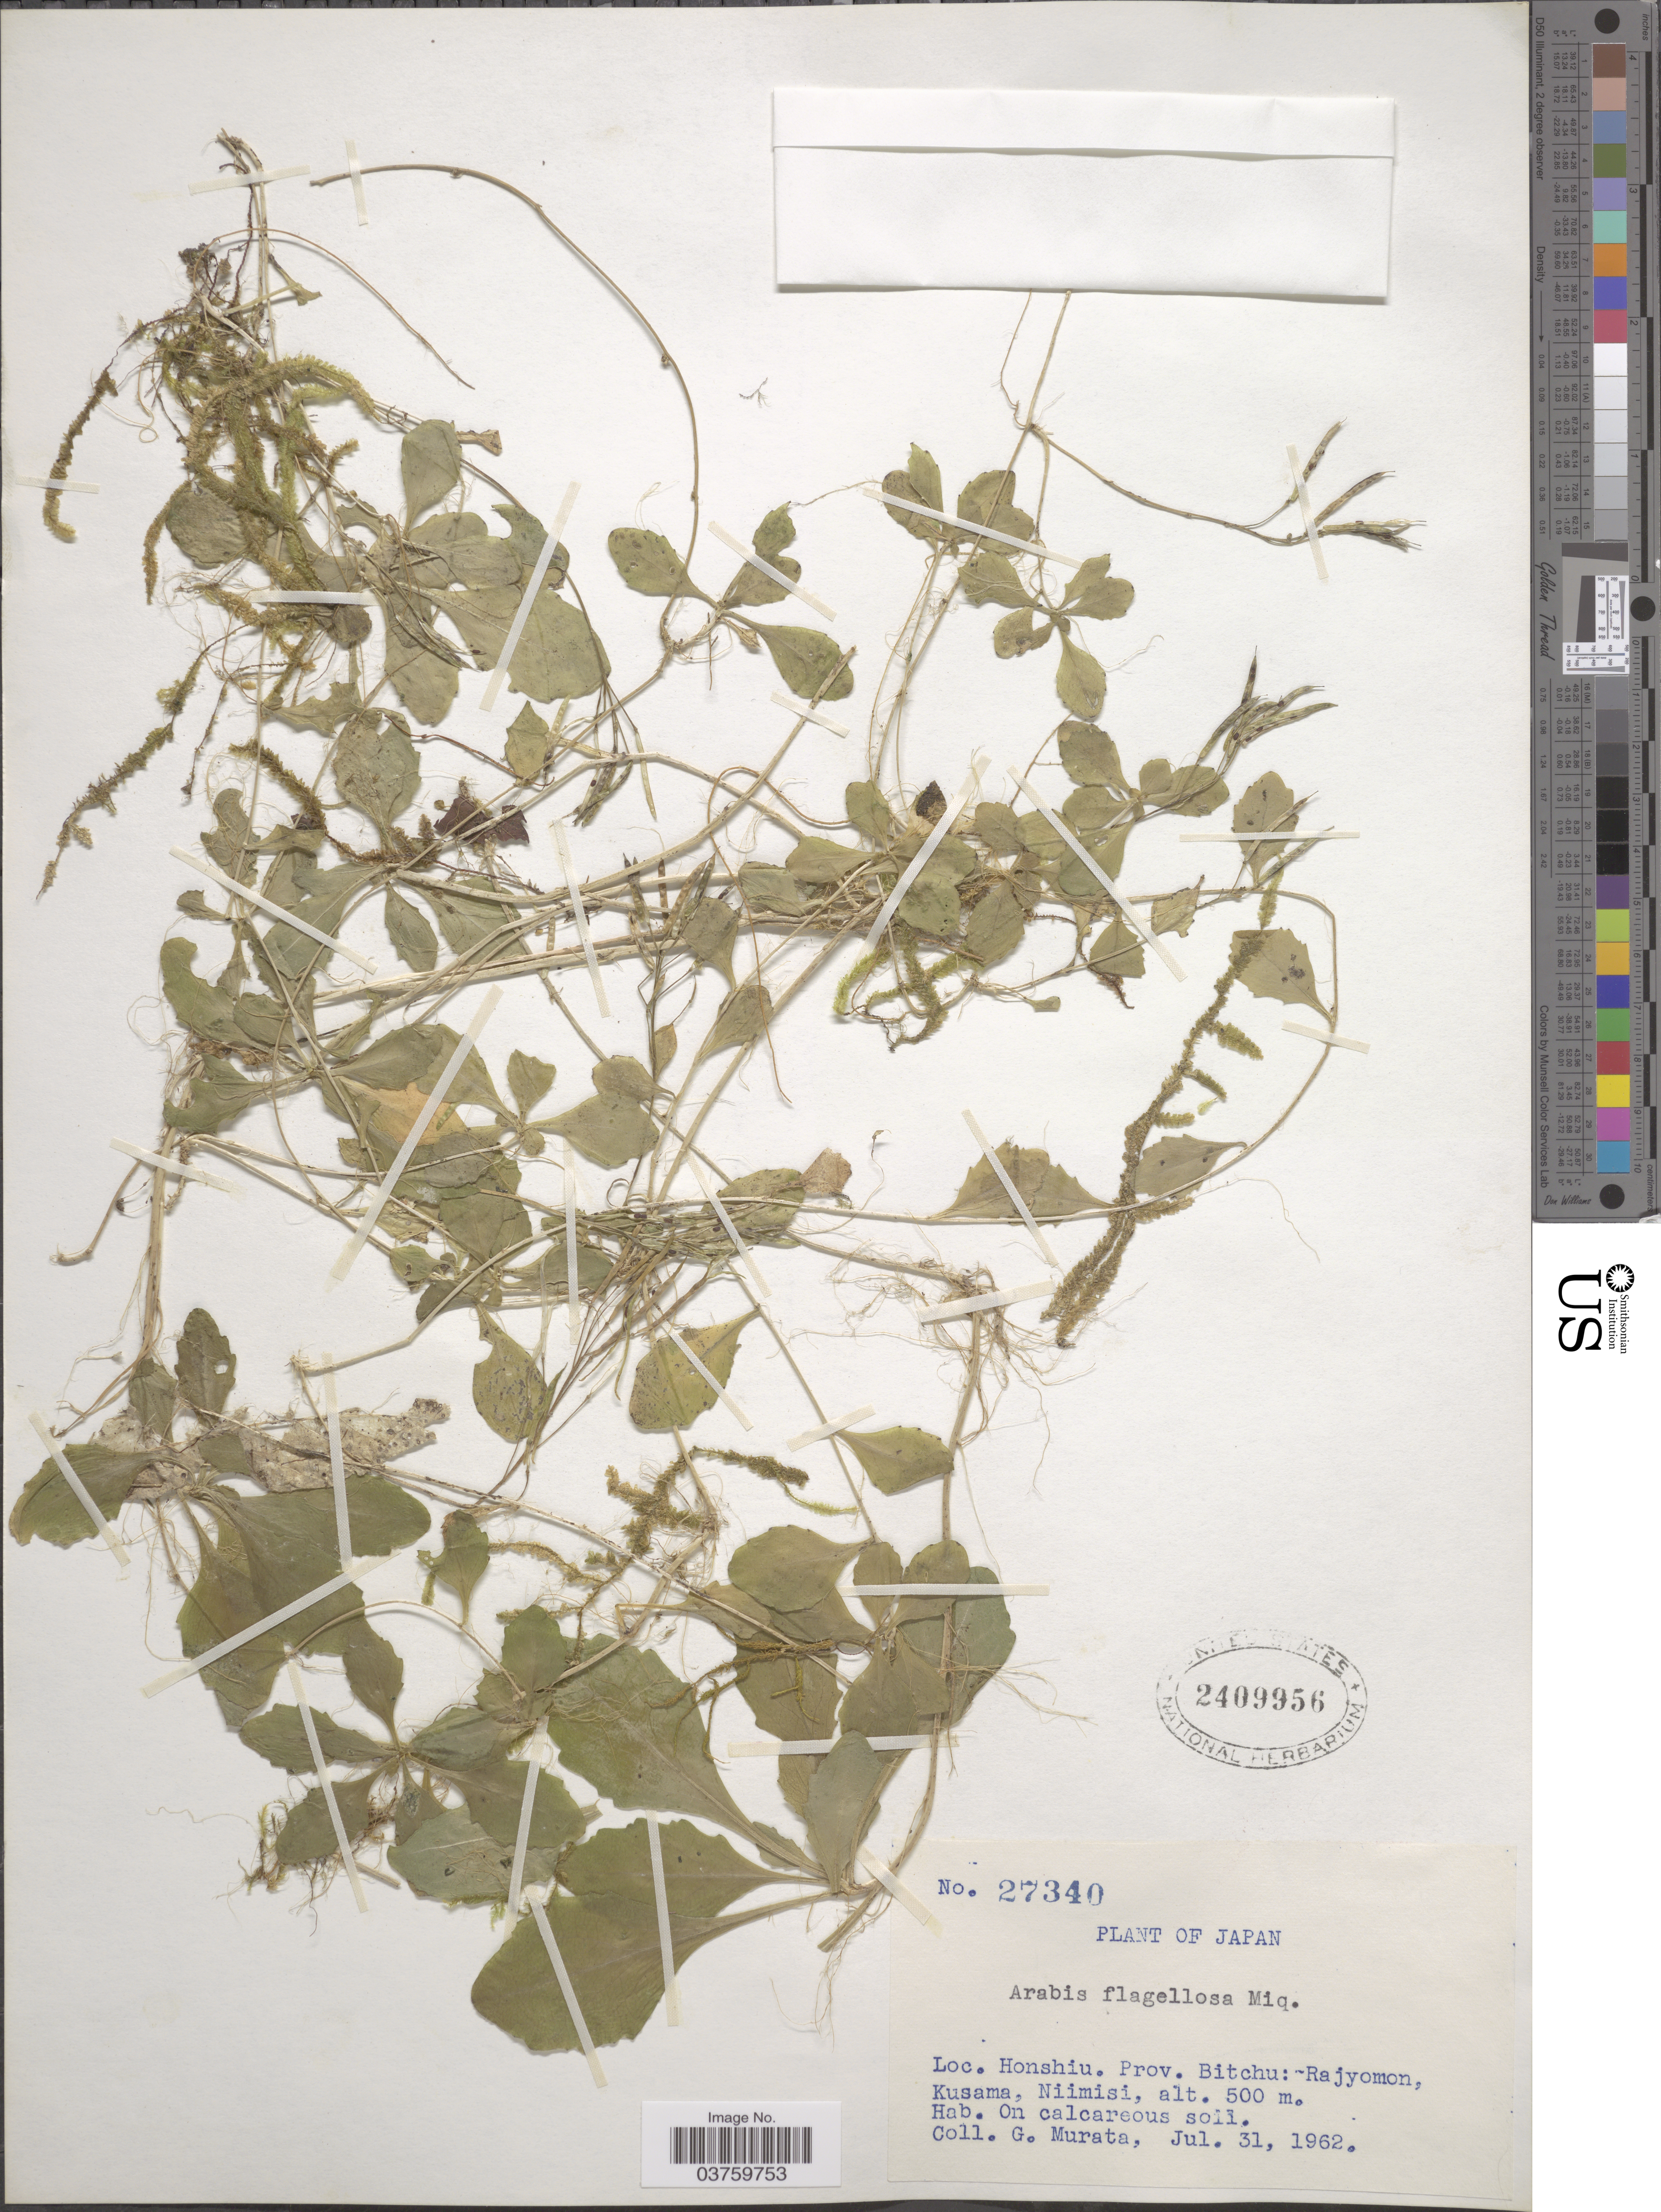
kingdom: Plantae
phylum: Tracheophyta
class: Magnoliopsida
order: Brassicales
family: Brassicaceae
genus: Arabis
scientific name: Arabis flagellosa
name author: Miq.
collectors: G. Murata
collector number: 27340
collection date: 1962-07-31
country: Japan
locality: Honshiu. Prov. Bitchu: Rajyomon, Kusama, Niimisi.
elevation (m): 500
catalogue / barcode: US 2409956